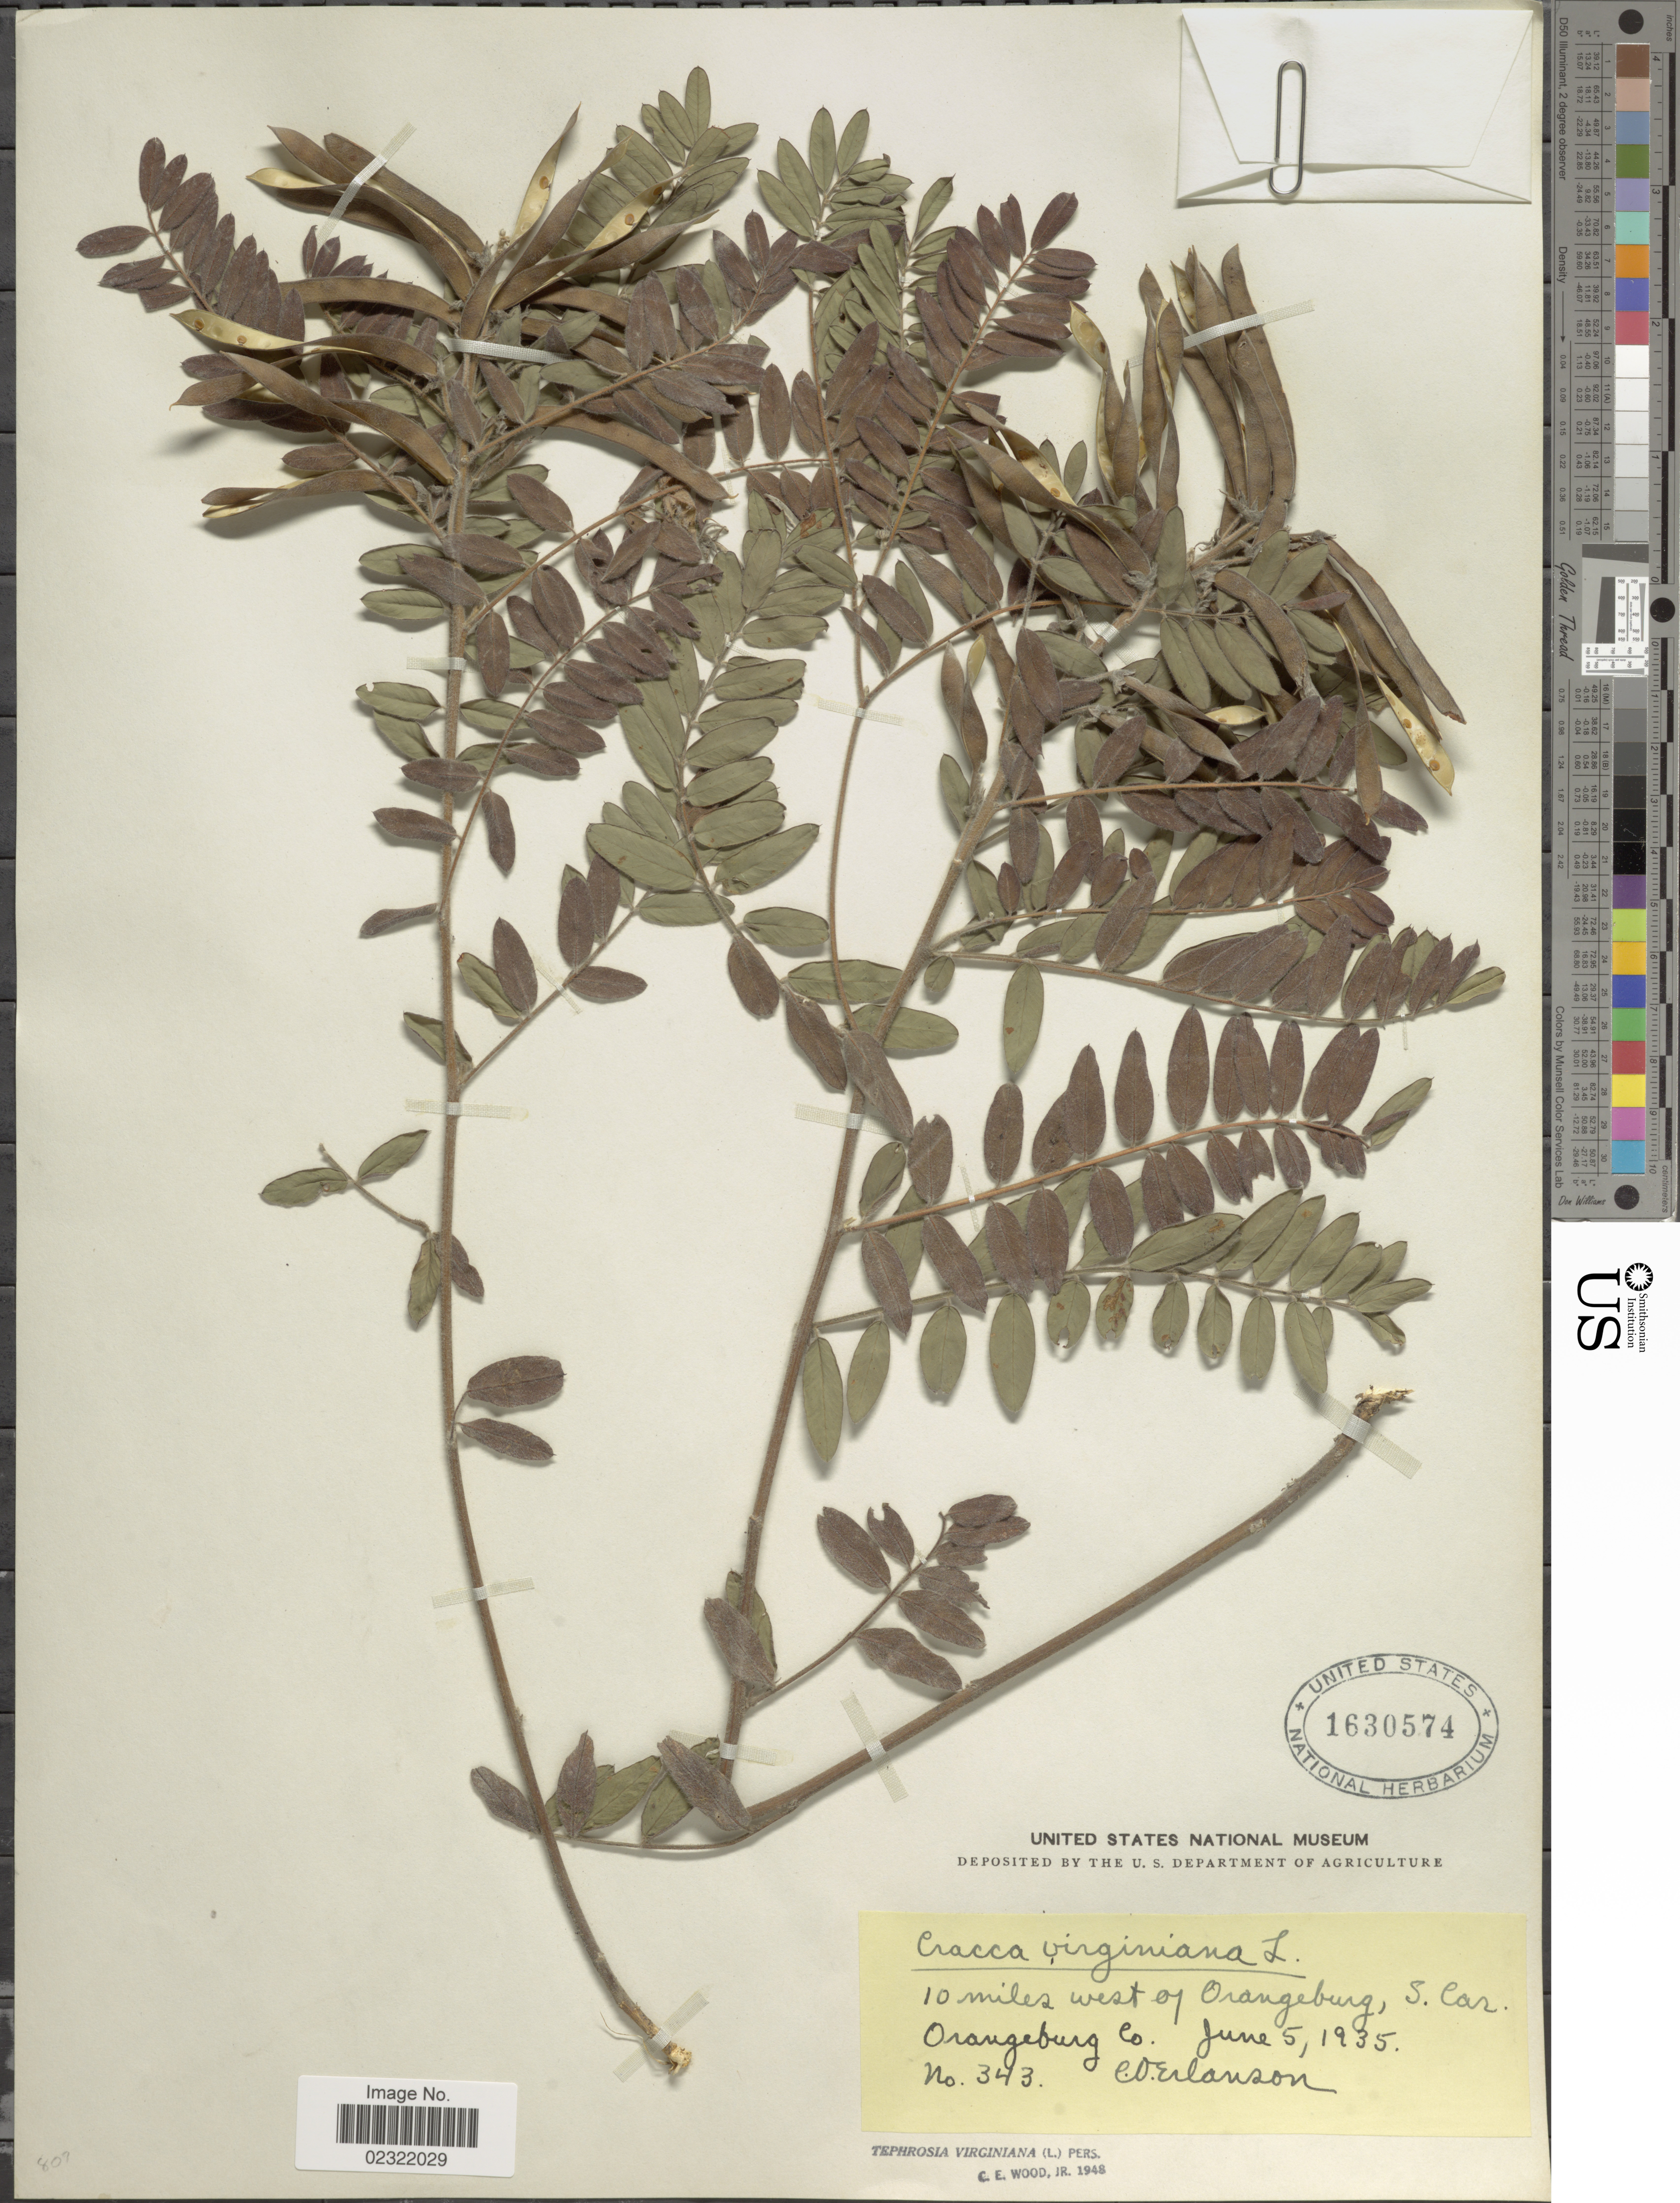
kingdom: Plantae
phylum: Tracheophyta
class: Magnoliopsida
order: Fabales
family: Fabaceae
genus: Tephrosia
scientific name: Tephrosia virginiana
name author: (L.) Pers.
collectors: C. O. Erlanson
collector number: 343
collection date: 1935-06-05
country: United States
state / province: South Carolina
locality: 10 miles west of Orangeburg., Orangeburg Co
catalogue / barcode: US 1630574